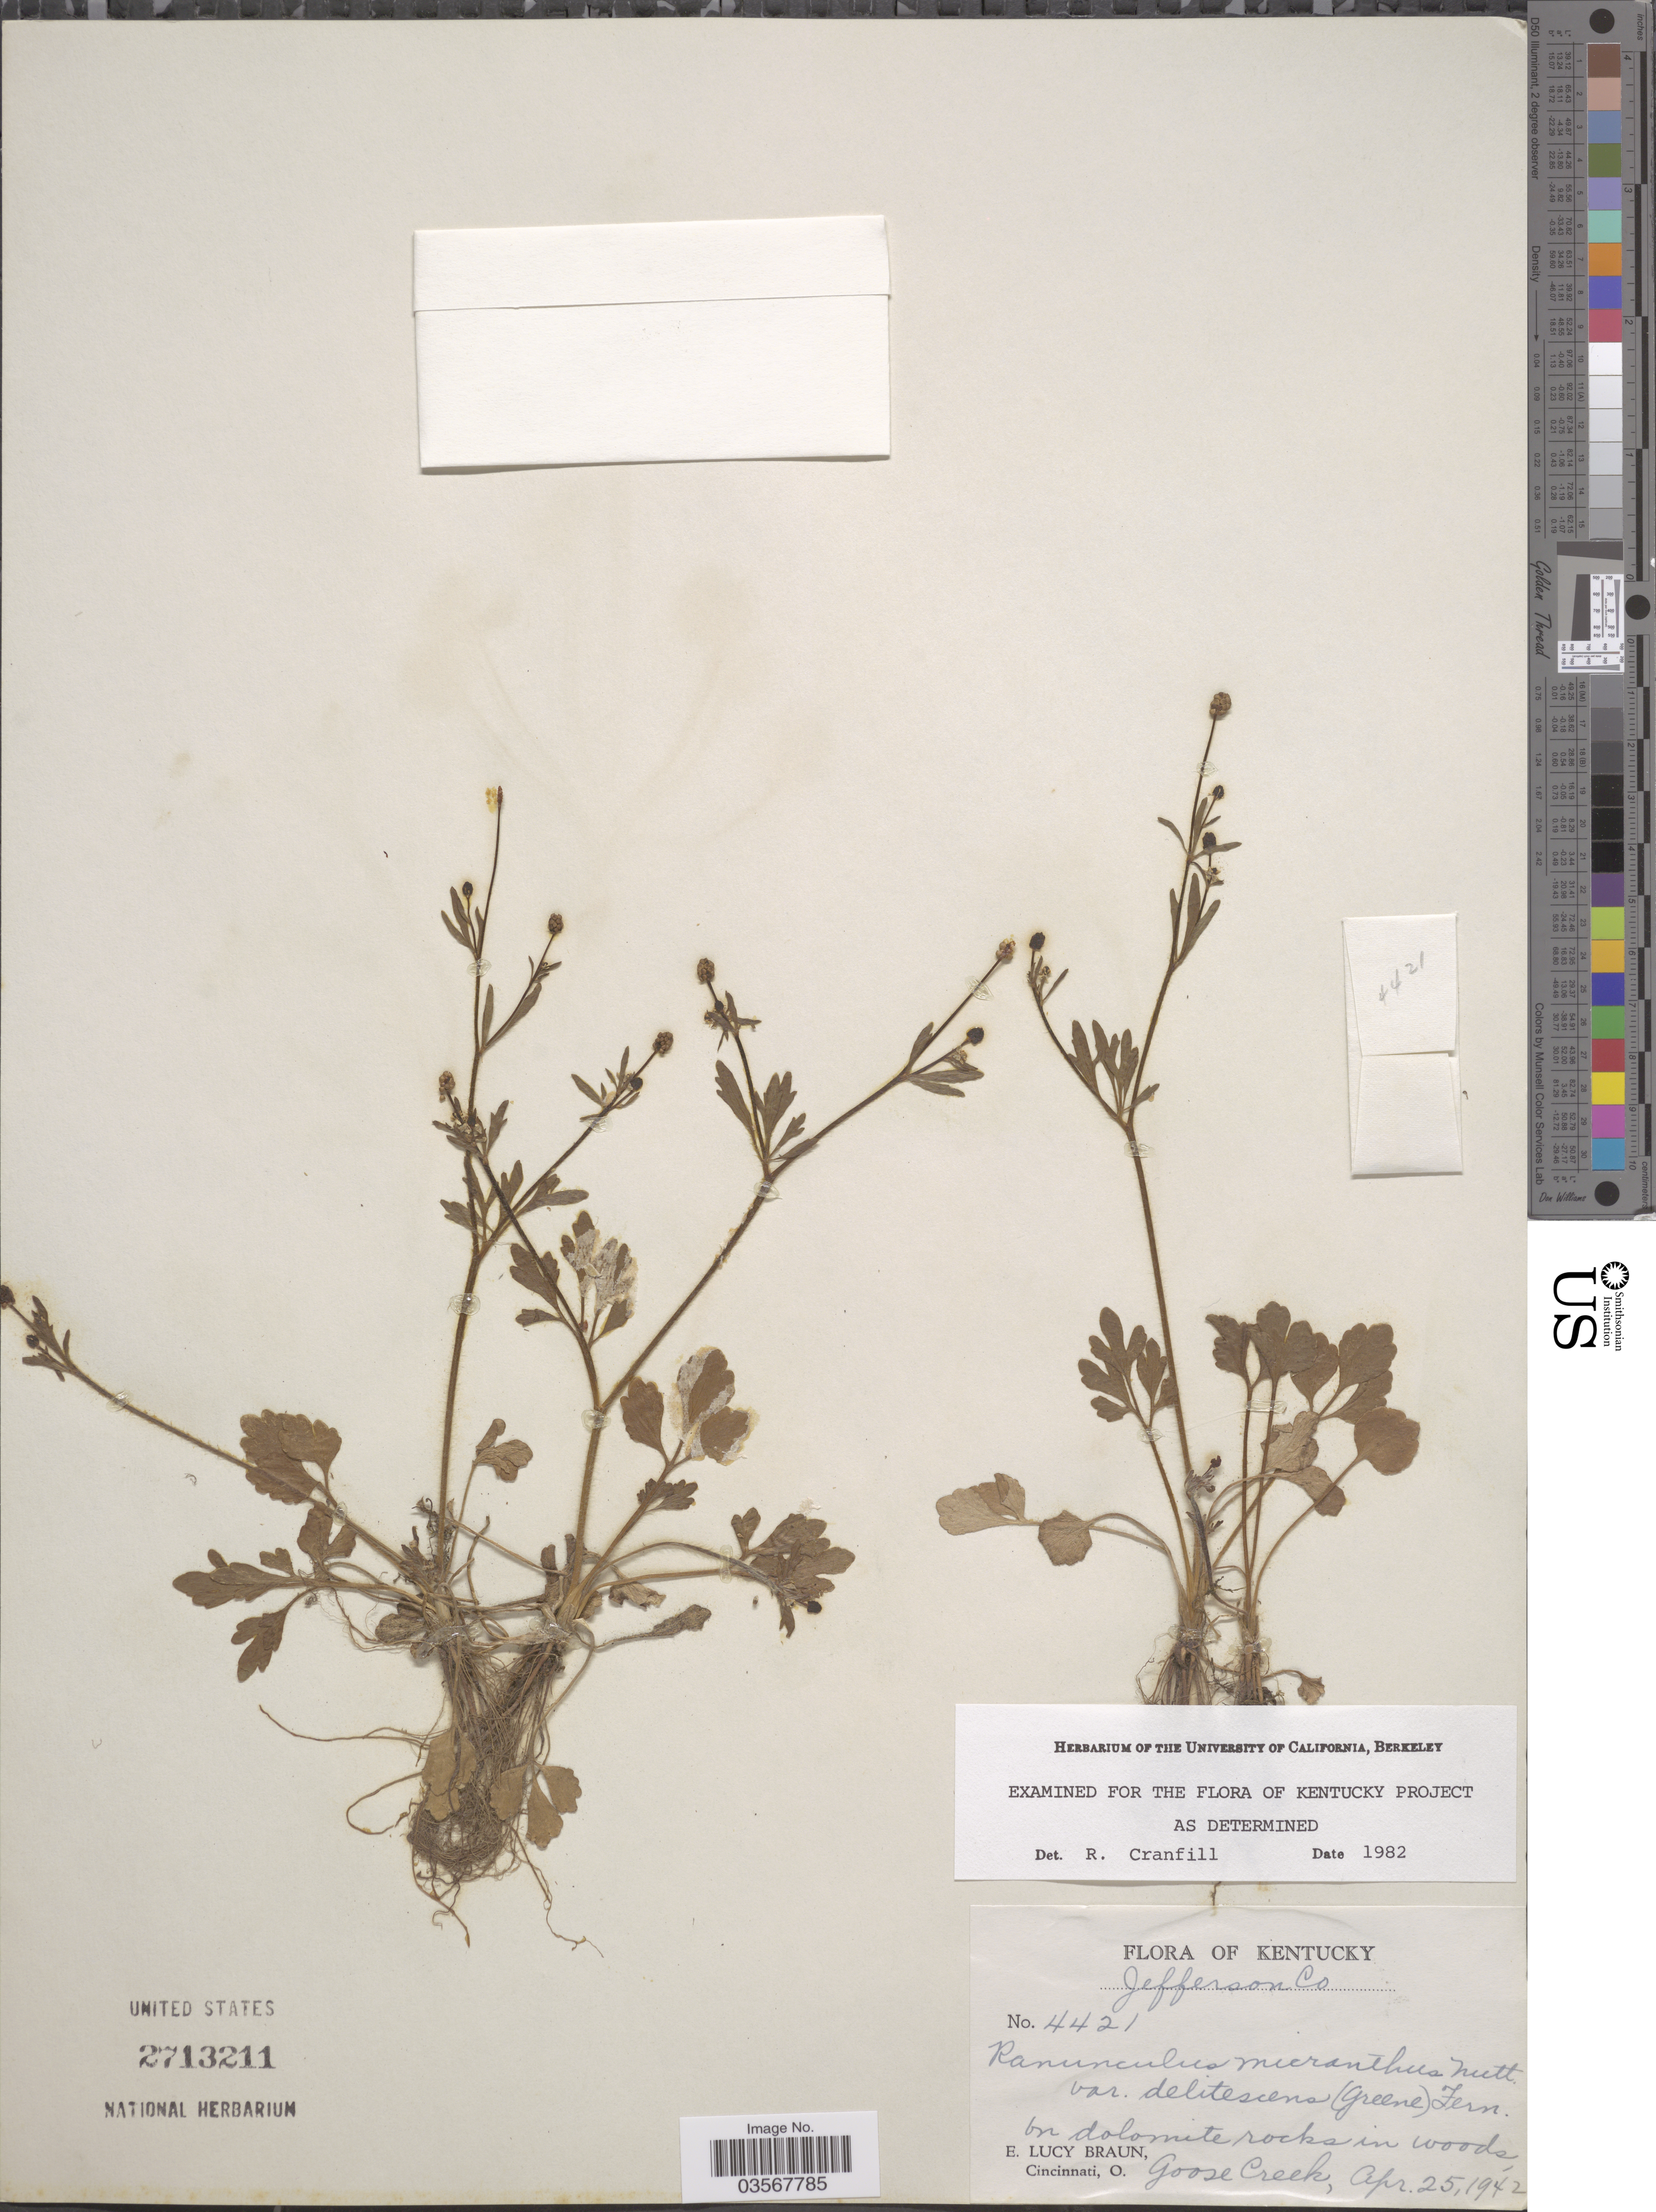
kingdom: Plantae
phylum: Tracheophyta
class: Magnoliopsida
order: Ranunculales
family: Ranunculaceae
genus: Ranunculus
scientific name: Ranunculus micranthus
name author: Nutt.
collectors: E. L. Braun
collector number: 4421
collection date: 1942-04-25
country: United States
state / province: Kentucky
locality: Jefferson Co. Goose Creek.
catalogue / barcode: US 2713211